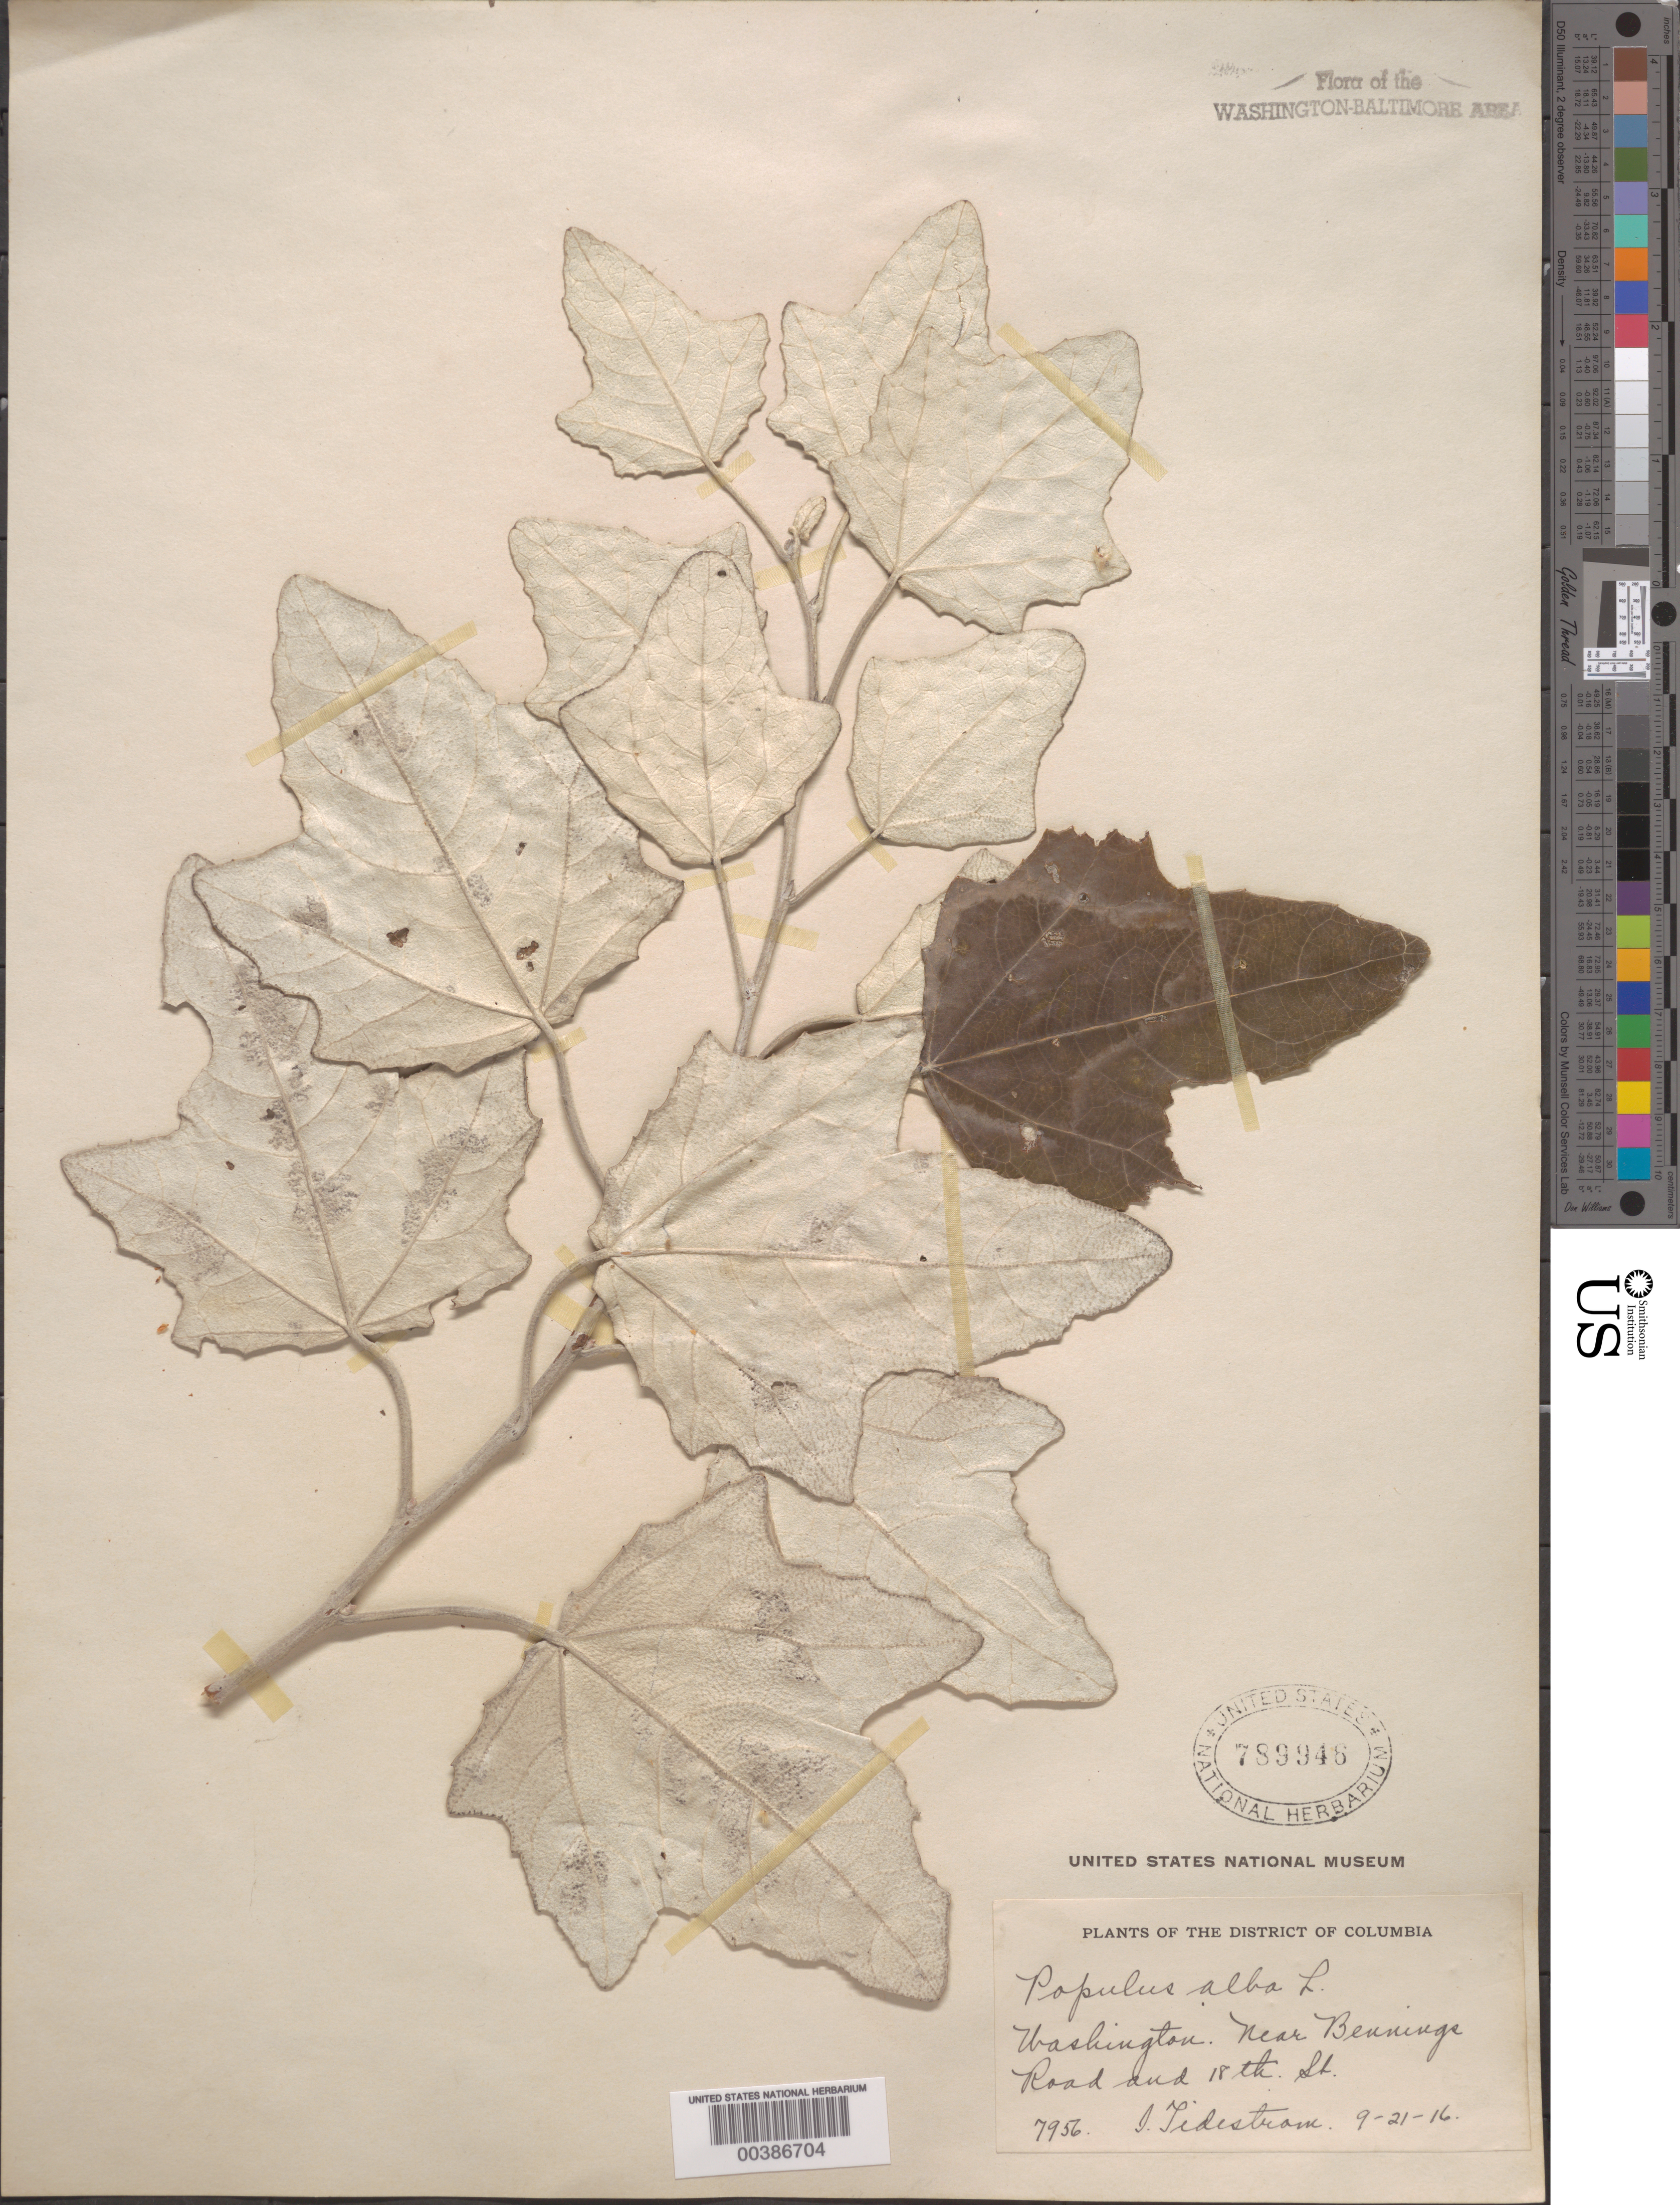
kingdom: Plantae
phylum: Tracheophyta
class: Magnoliopsida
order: Malpighiales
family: Salicaceae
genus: Populus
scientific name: Populus alba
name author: L.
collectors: I. F. Tidestrom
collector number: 7956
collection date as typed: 21 Sep 1916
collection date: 1916-09-21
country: United States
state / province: District of Columbia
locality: Bennings road and 18th St.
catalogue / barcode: US 789946